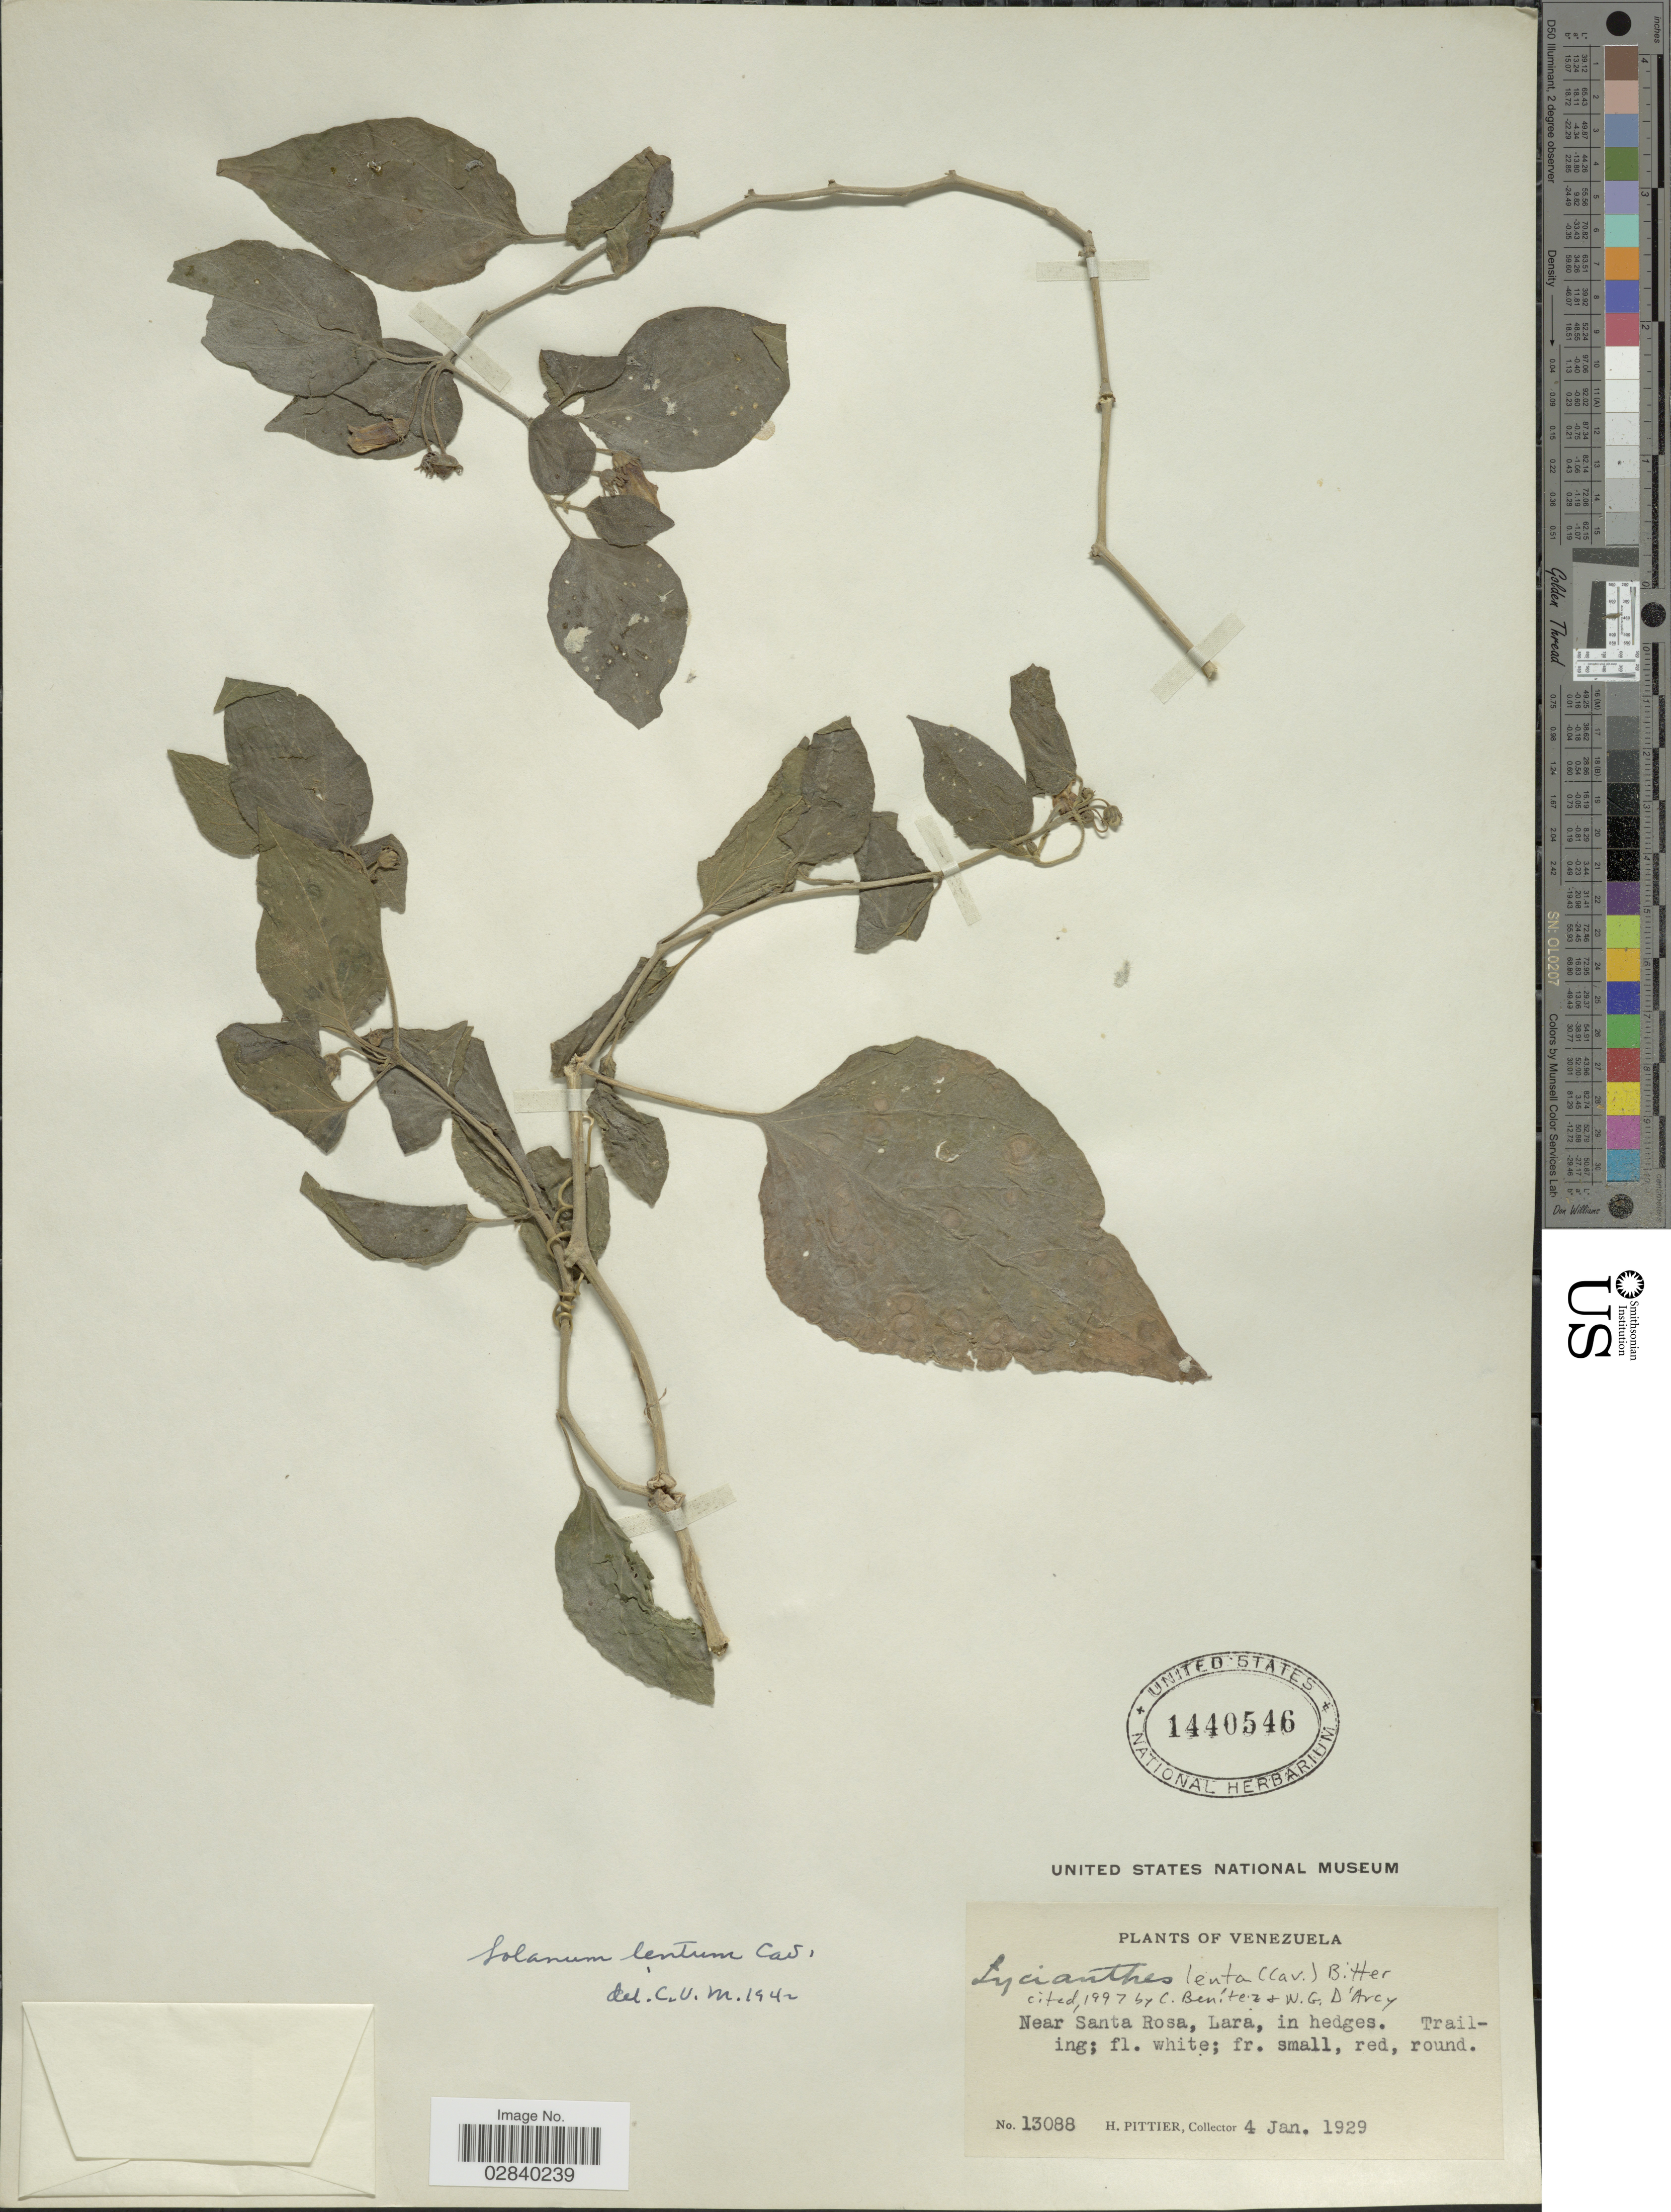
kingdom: Plantae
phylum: Tracheophyta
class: Magnoliopsida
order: Solanales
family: Solanaceae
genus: Lycianthes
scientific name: Lycianthes lenta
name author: (Cav.) Bitter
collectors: H. F. Pittier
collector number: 13088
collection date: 1929-01-04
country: Venezuela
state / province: Lara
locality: Near Santa Rosa.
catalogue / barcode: US 1440546